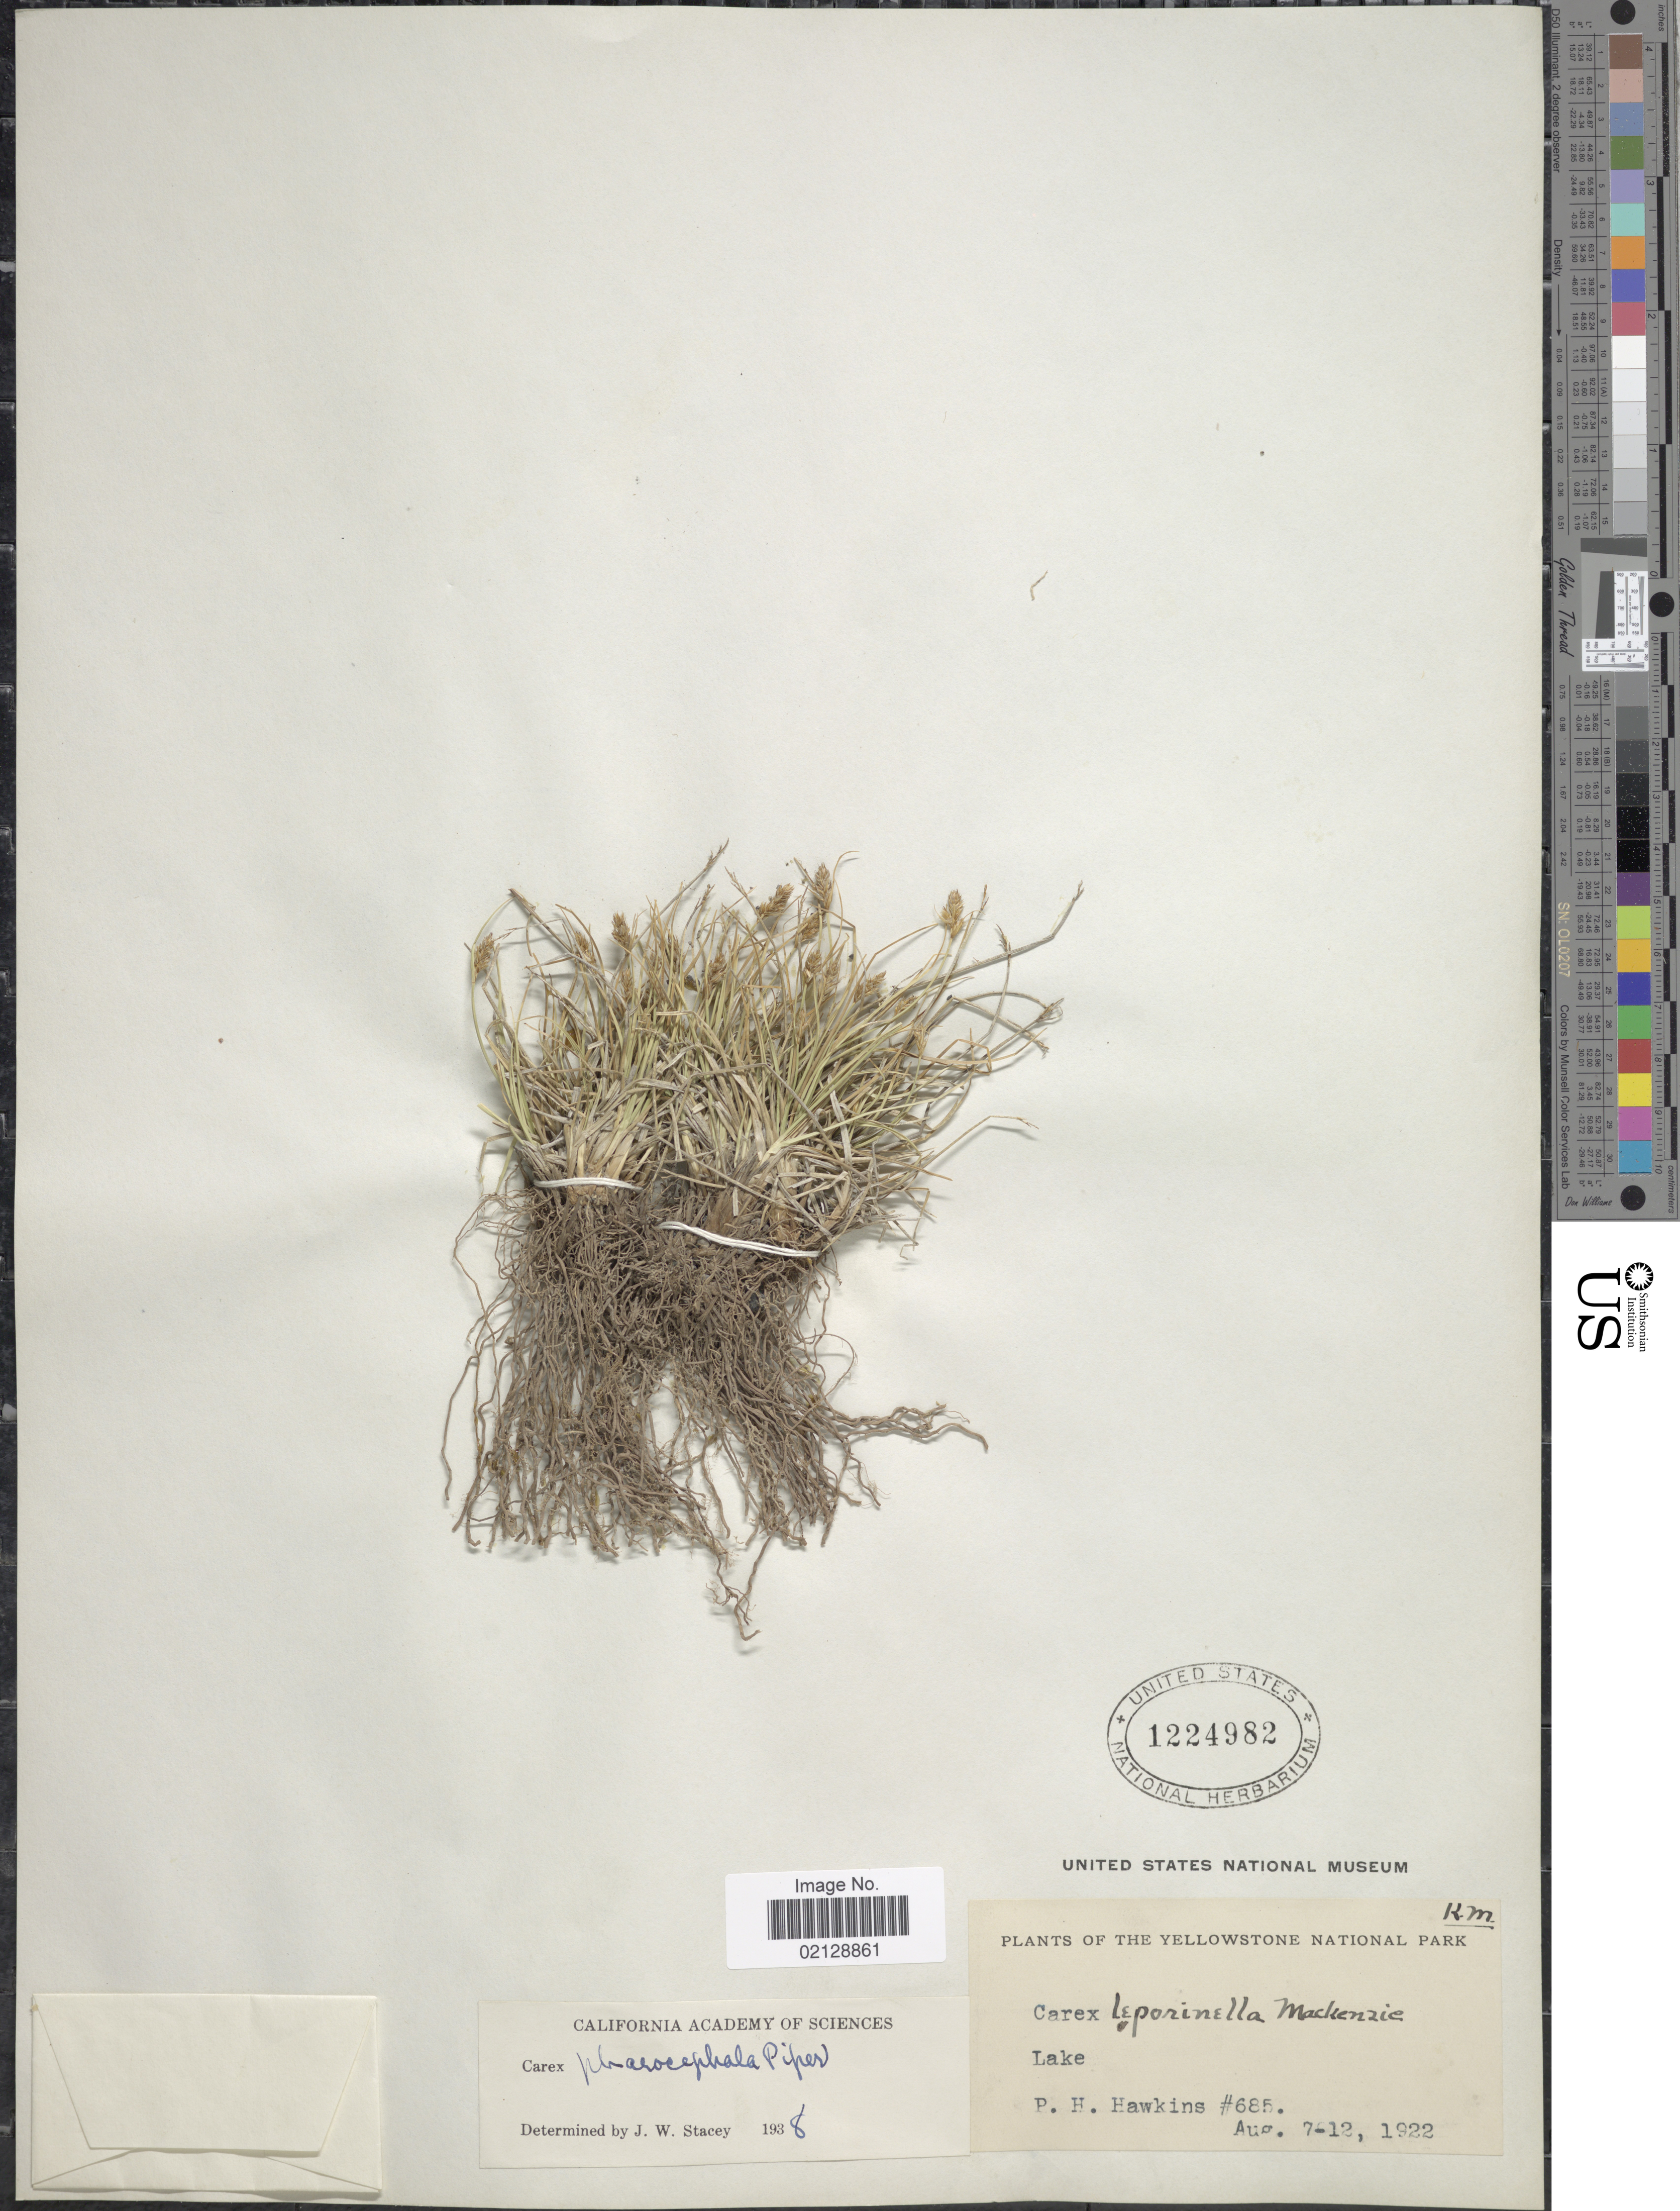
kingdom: Plantae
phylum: Tracheophyta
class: Liliopsida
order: Poales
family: Cyperaceae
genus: Carex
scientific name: Carex phaeocephala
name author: Piper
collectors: P. Hawkins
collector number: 685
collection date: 1922-08-07/1922-08-12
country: United States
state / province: Wyoming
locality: The Yellowstone National Park, Lake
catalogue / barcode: US 1224982